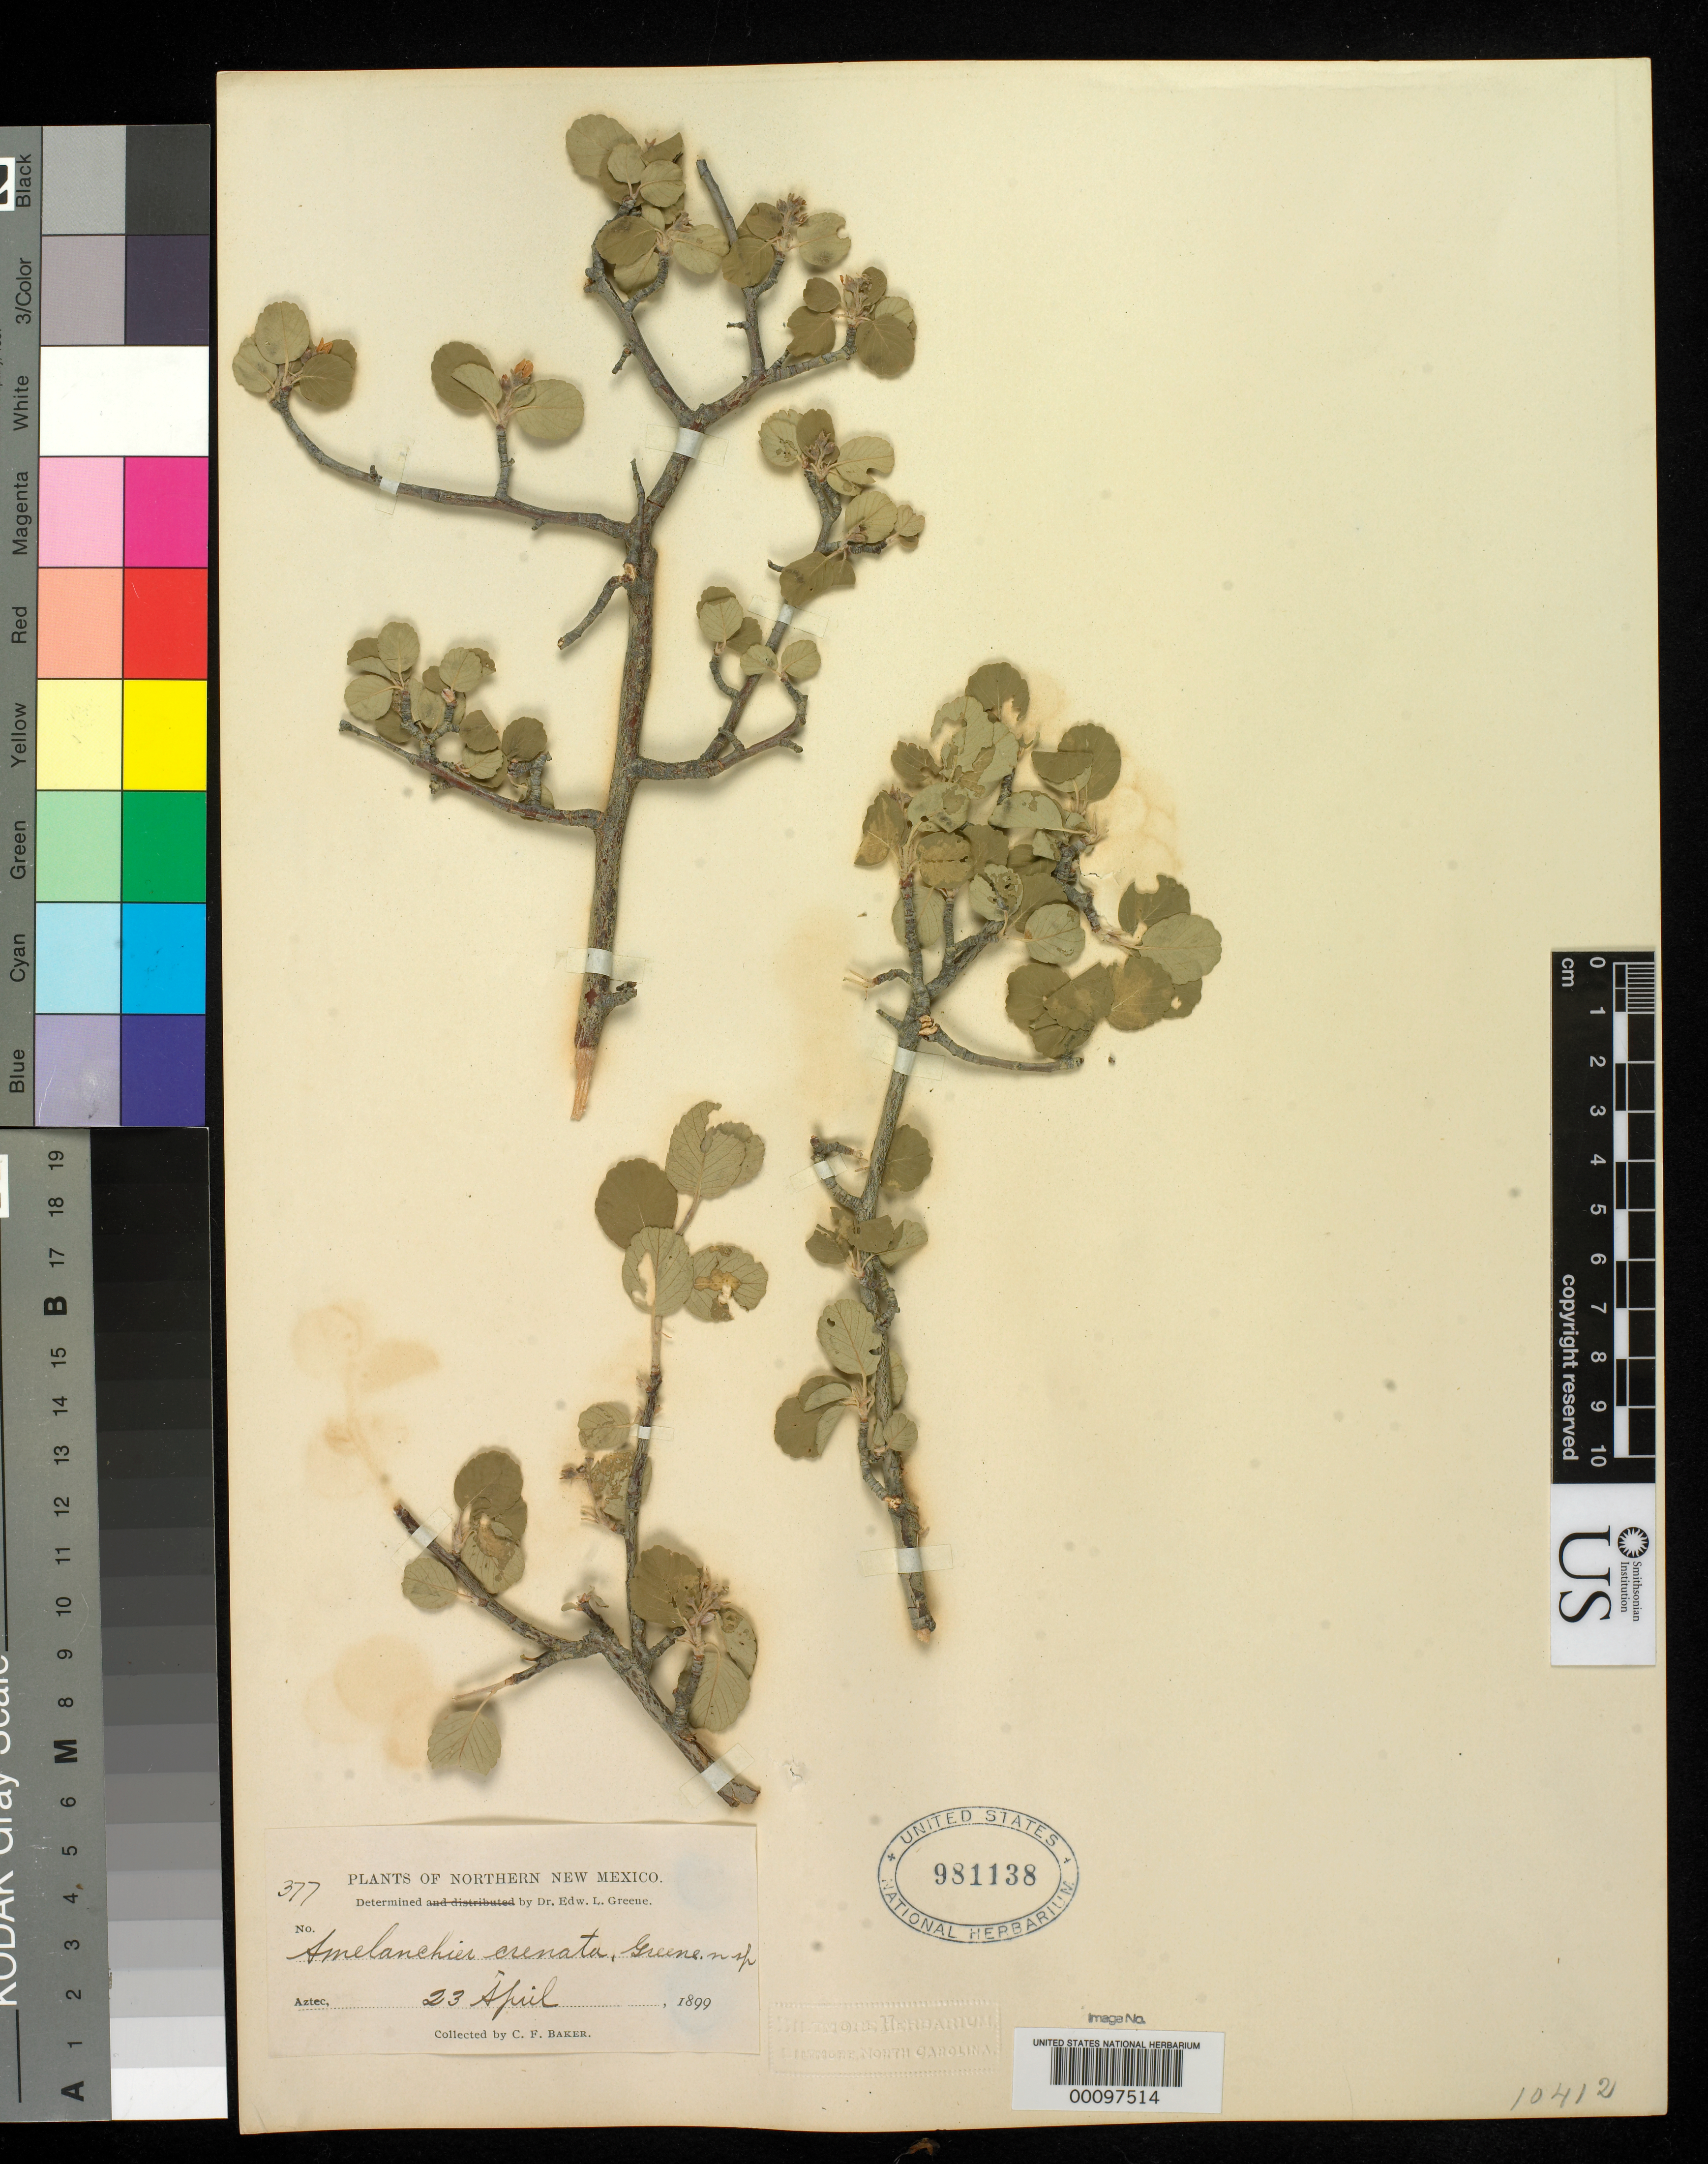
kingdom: Plantae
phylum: Tracheophyta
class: Magnoliopsida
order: Rosales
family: Rosaceae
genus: Amelanchier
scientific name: Amelanchier crenata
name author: Greene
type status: Isotype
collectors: C. F. Baker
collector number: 377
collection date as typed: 23 Apr 1899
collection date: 1899-04-23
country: United States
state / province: New Mexico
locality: Aztec.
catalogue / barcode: US 981138